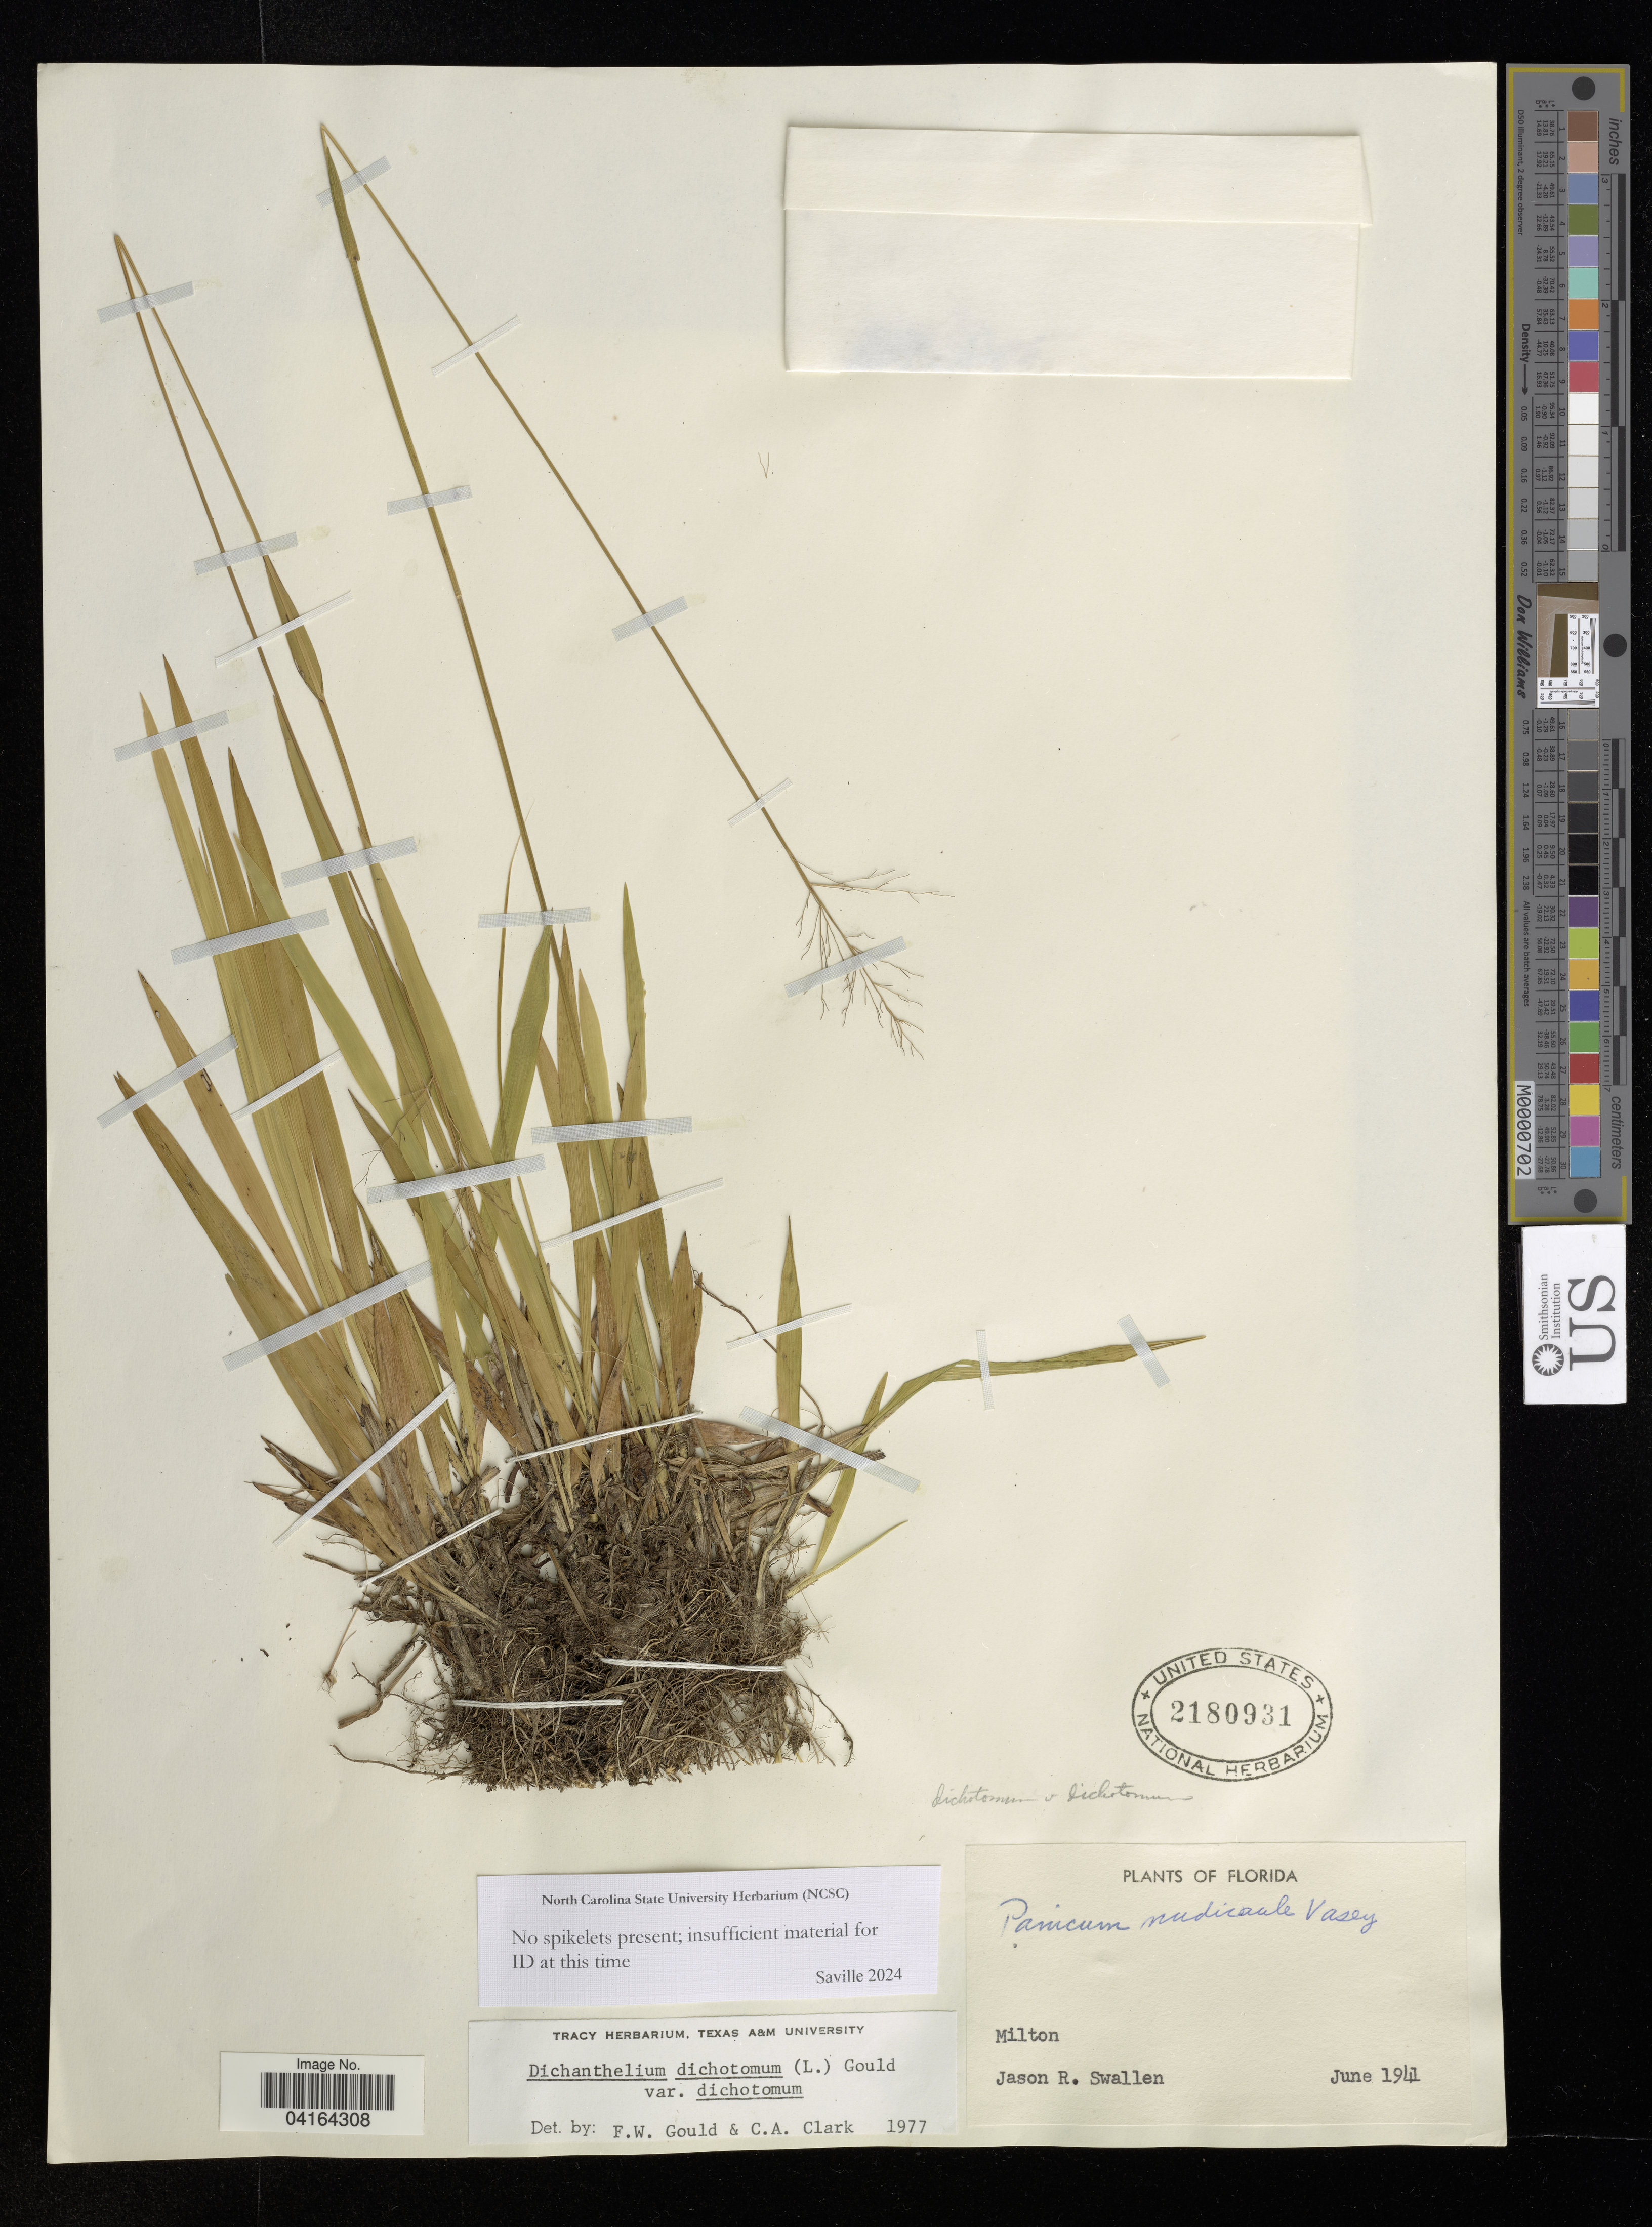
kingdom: Plantae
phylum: Tracheophyta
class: Liliopsida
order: Poales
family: Poaceae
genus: Dichanthelium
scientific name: Dichanthelium dichotomum var. dichotomum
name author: (L.) Gould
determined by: Saville, A. C., (NCSC), North Carolina State University (UNITED STATES)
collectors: J. R. Swallen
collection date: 1941-06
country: United States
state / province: Florida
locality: Milton.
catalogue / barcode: US 2180931